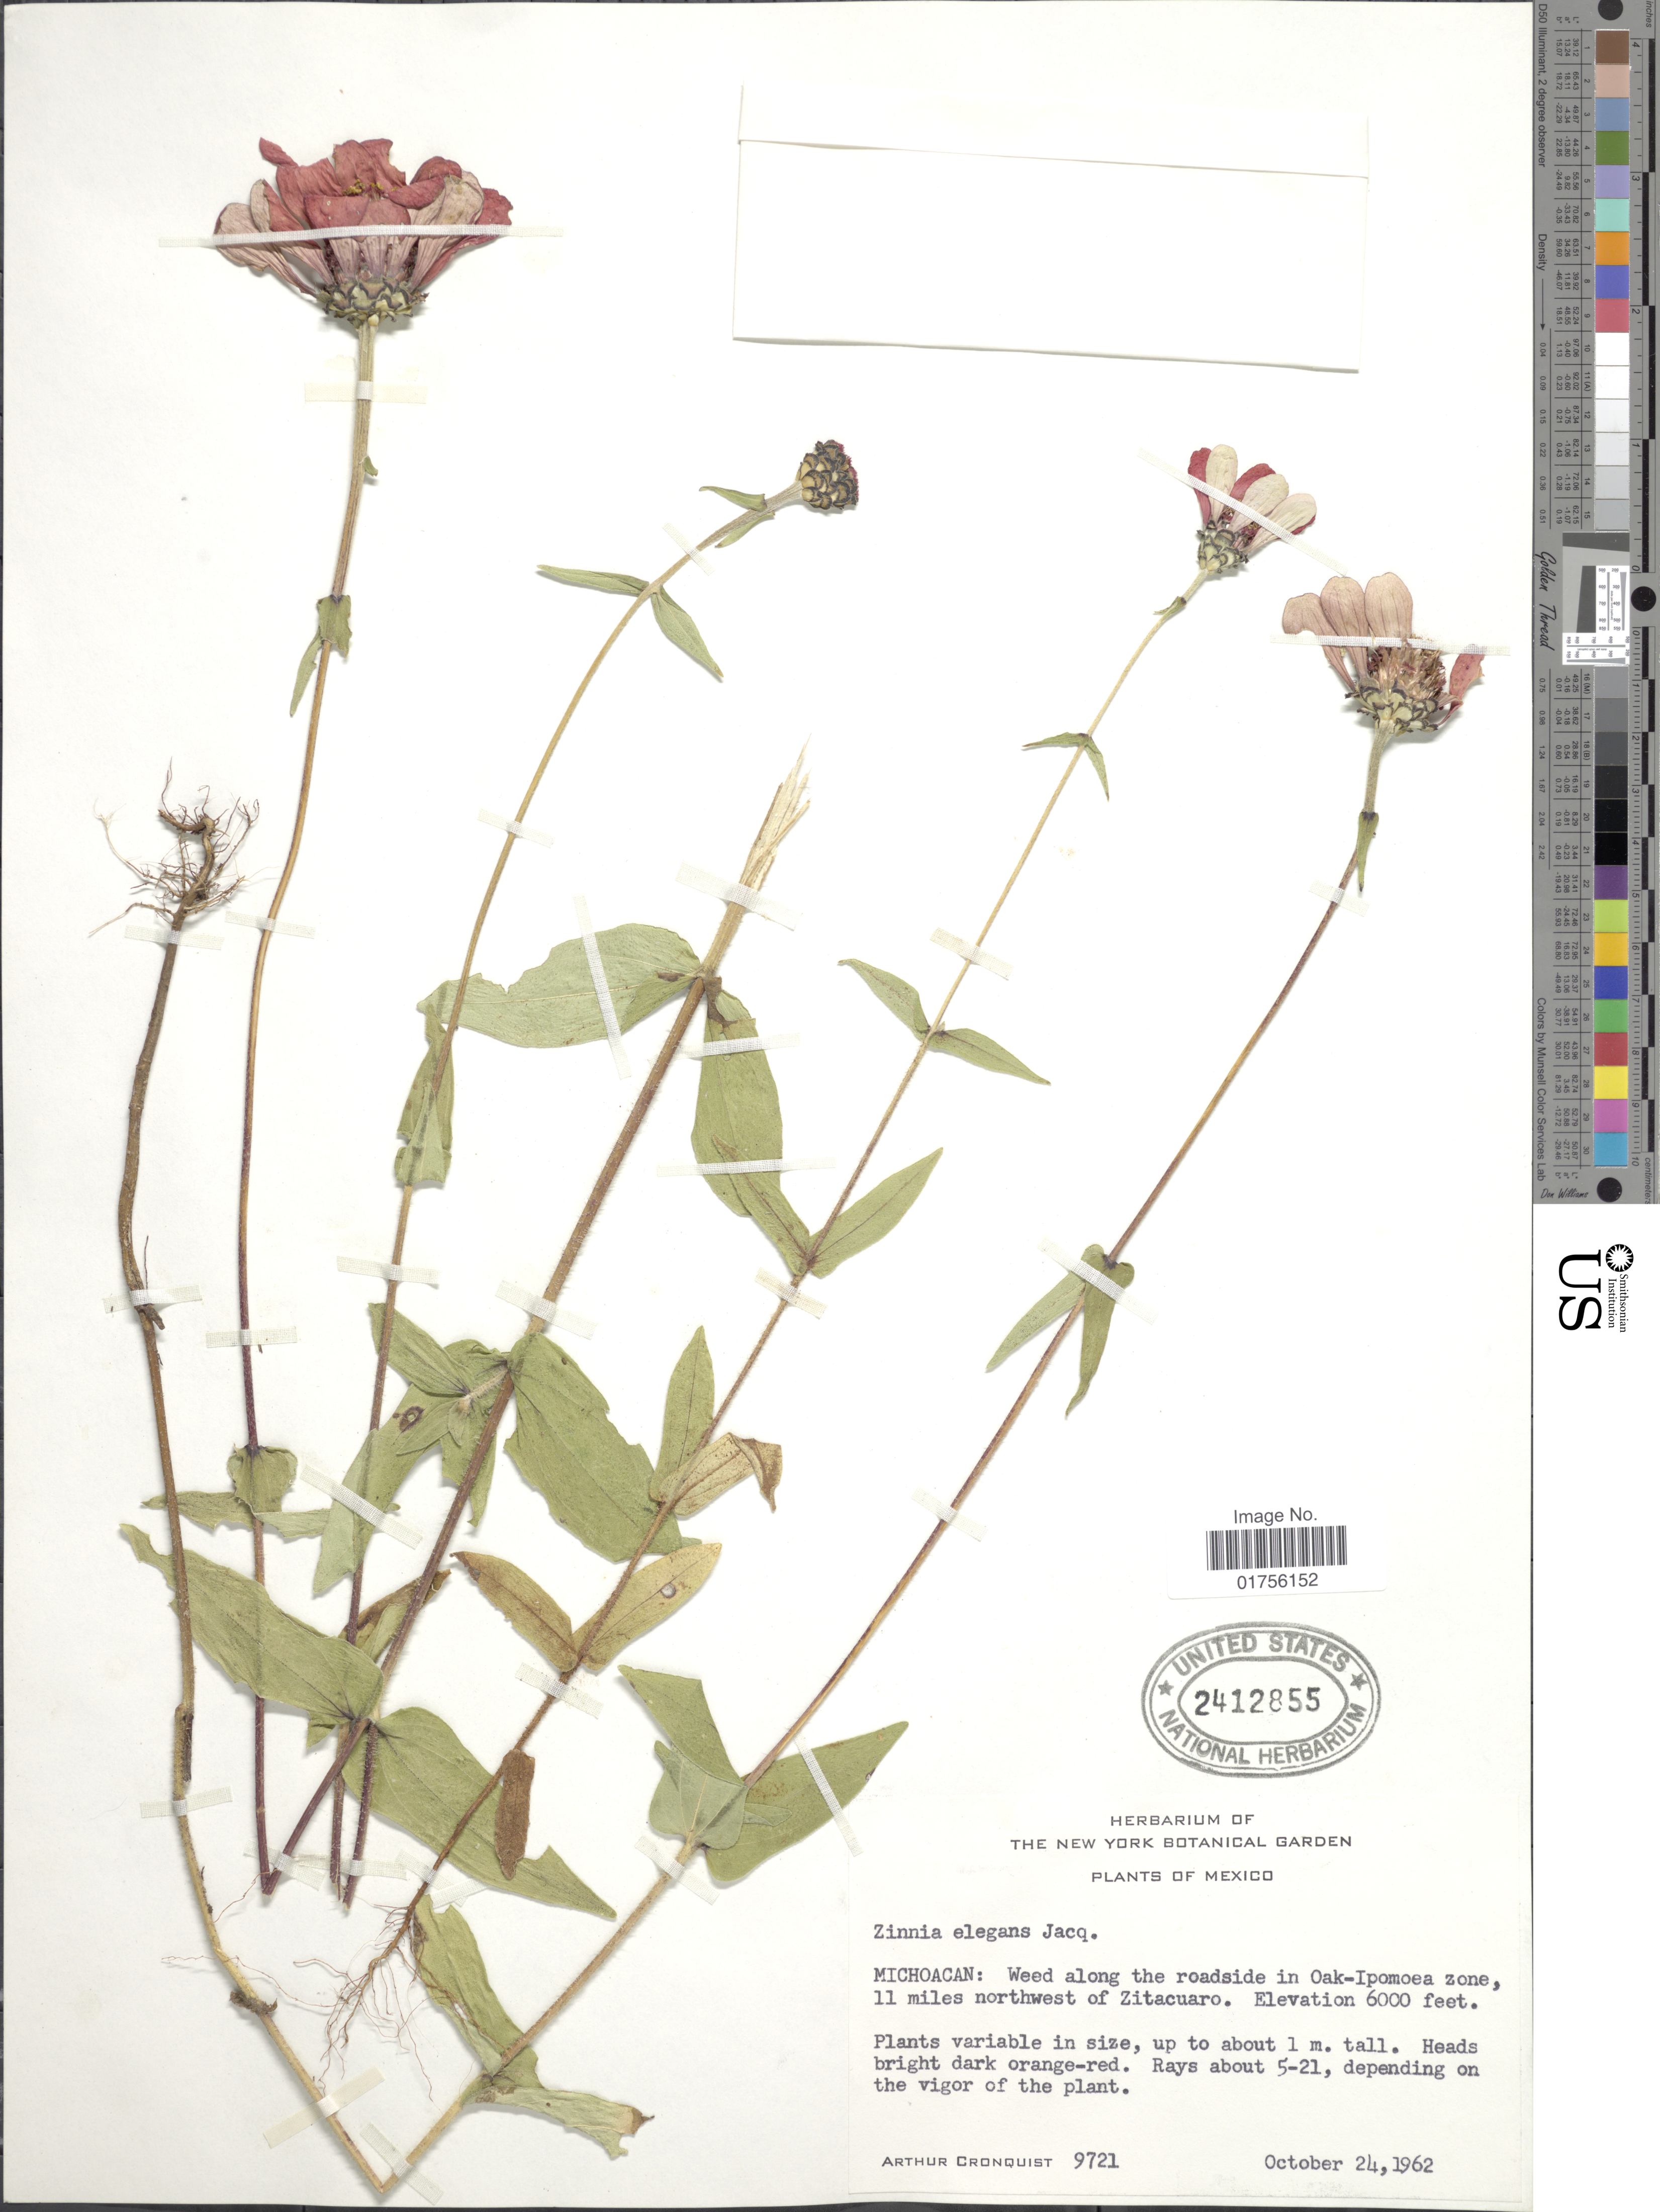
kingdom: Plantae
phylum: Tracheophyta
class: Magnoliopsida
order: Asterales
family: Asteraceae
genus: Zinnia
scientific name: Zinnia elegans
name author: Jacq.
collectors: A. J. Cronquist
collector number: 9721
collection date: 1962-10-24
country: Mexico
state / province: Michoacán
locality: Michoacan: Weed along the roadside in Oak-Ipomoea zone, 11 miles northwest of Zitacuaro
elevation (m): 1829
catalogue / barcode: US 2412855